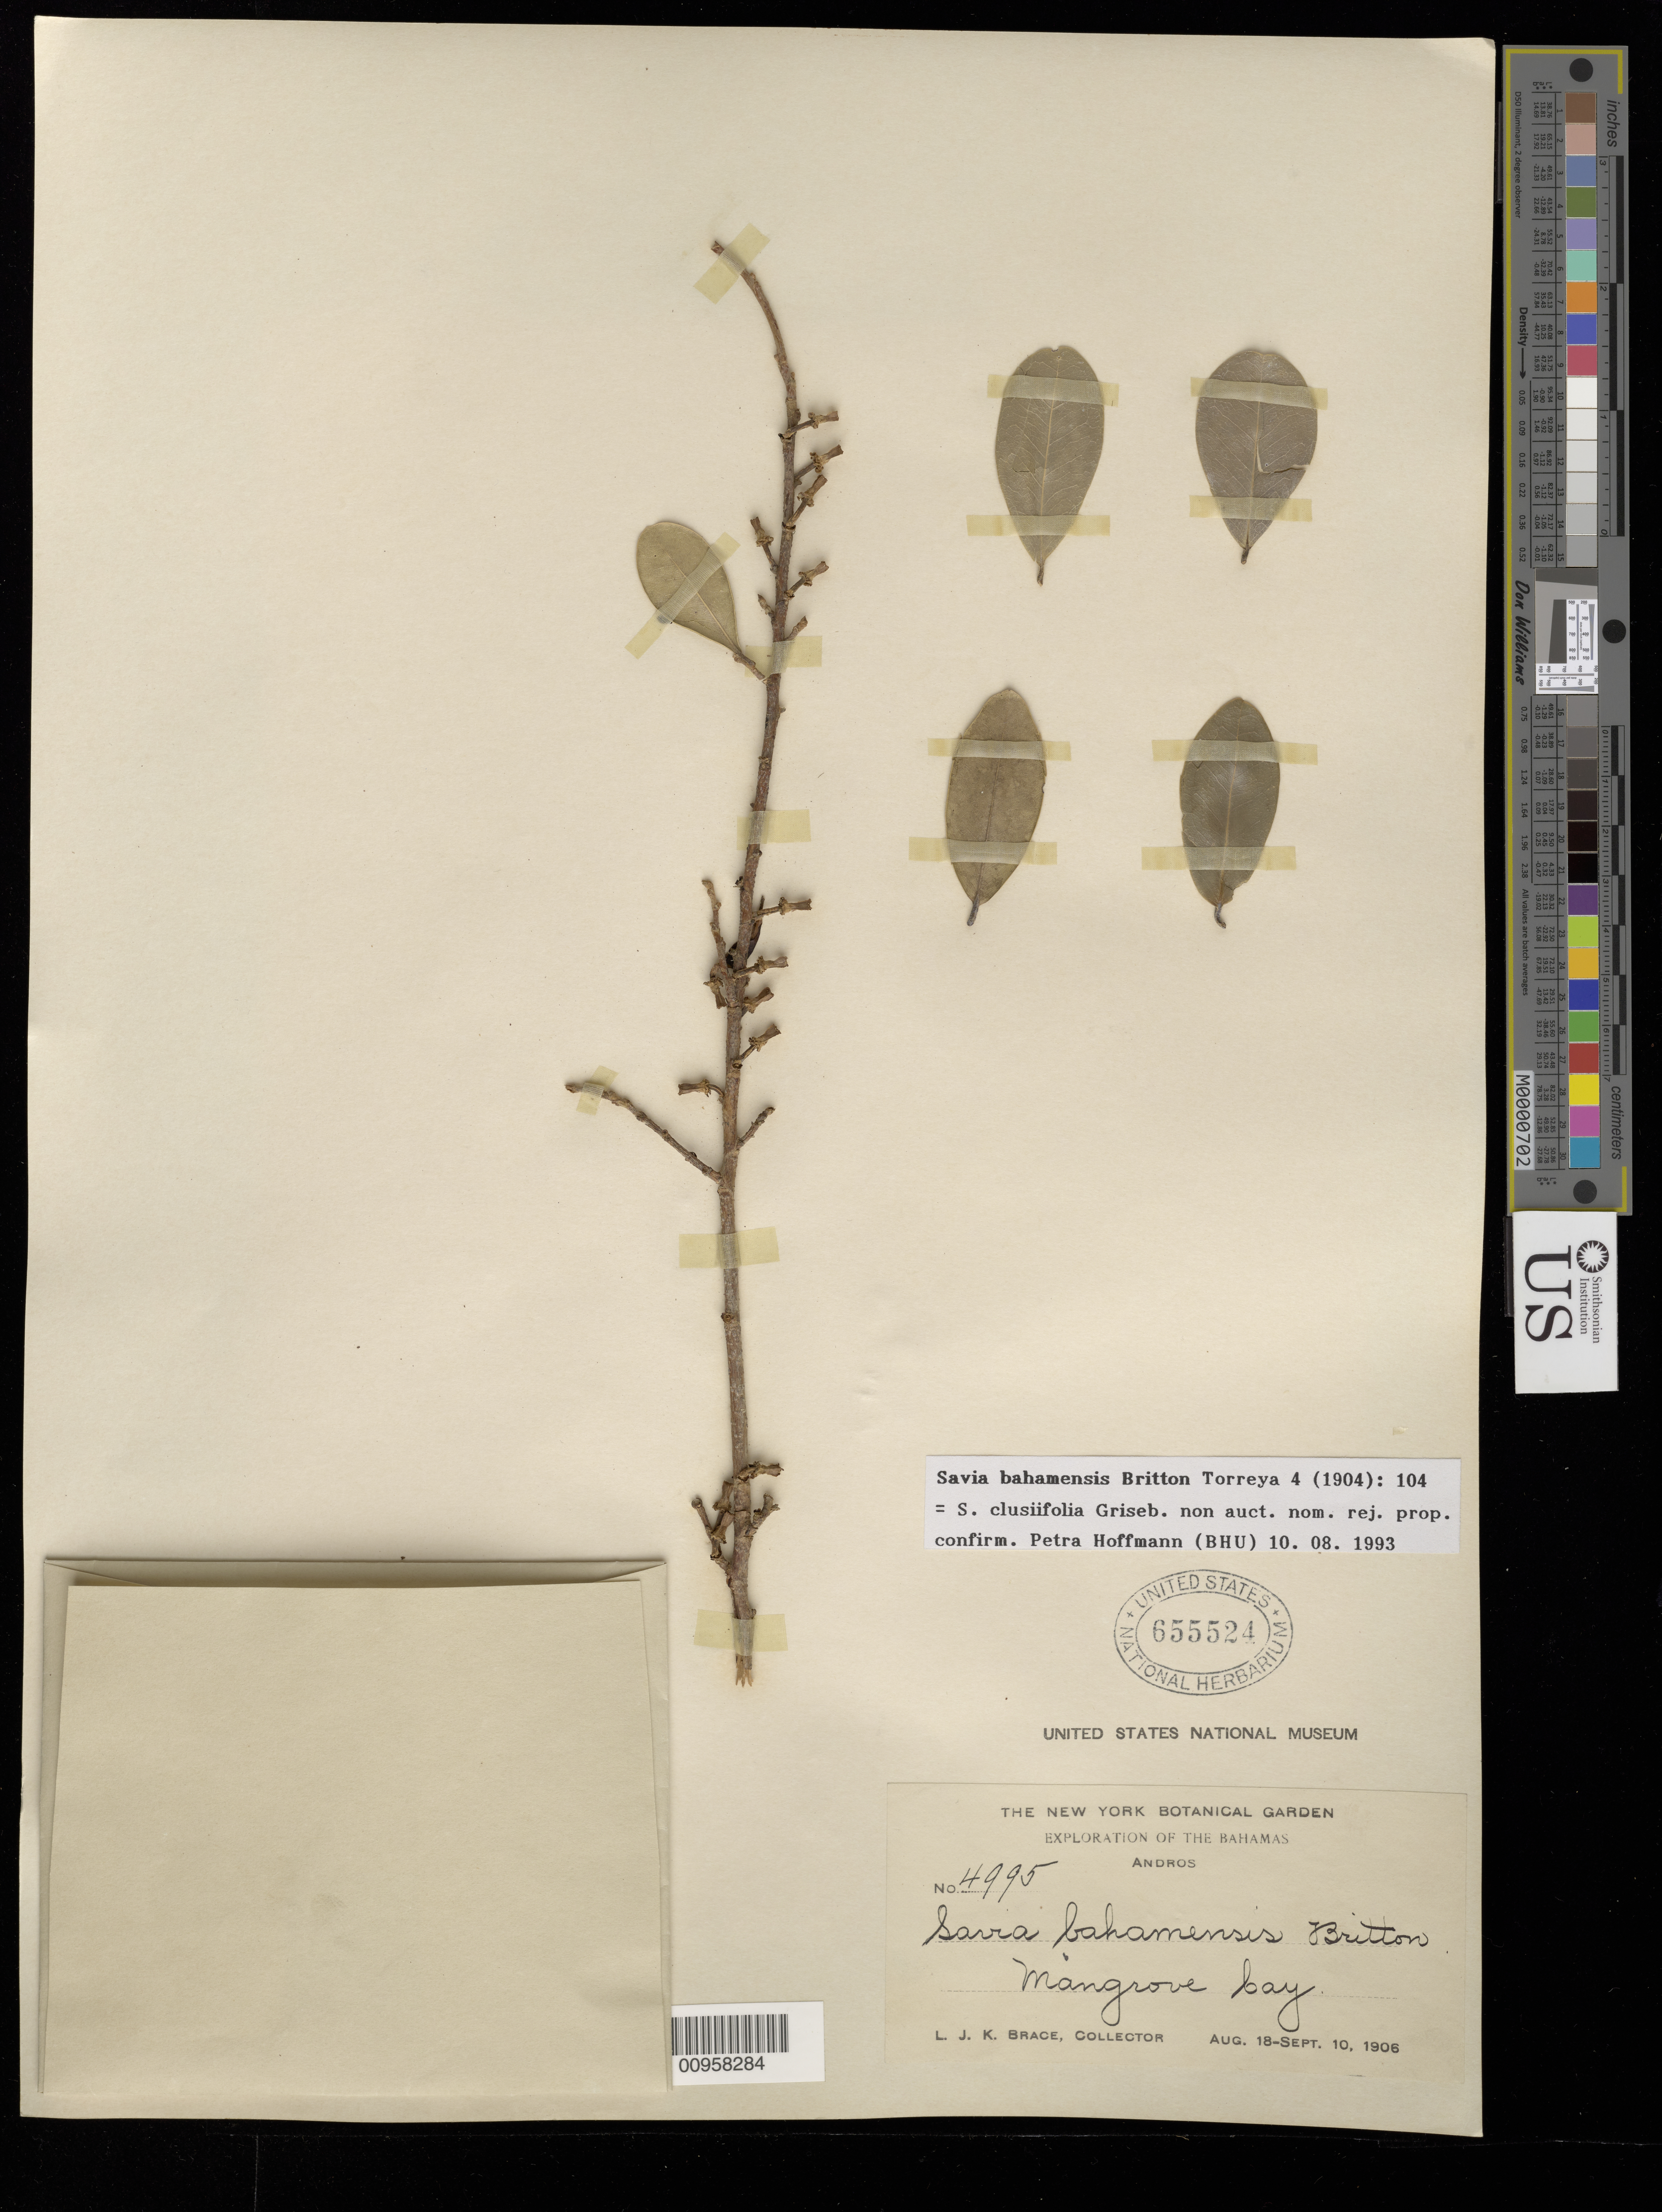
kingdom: Plantae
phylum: Tracheophyta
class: Magnoliopsida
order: Malpighiales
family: Phyllanthaceae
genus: Savia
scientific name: Savia bahamensis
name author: Britton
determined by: Hoffmann, P.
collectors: L. J. K. Brace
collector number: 4995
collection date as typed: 18 Aug 1906 to 10 Sep 1906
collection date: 1906-08-18/1906-09-10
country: Bahamas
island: Andros Island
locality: Mangrove bay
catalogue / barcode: US 655524